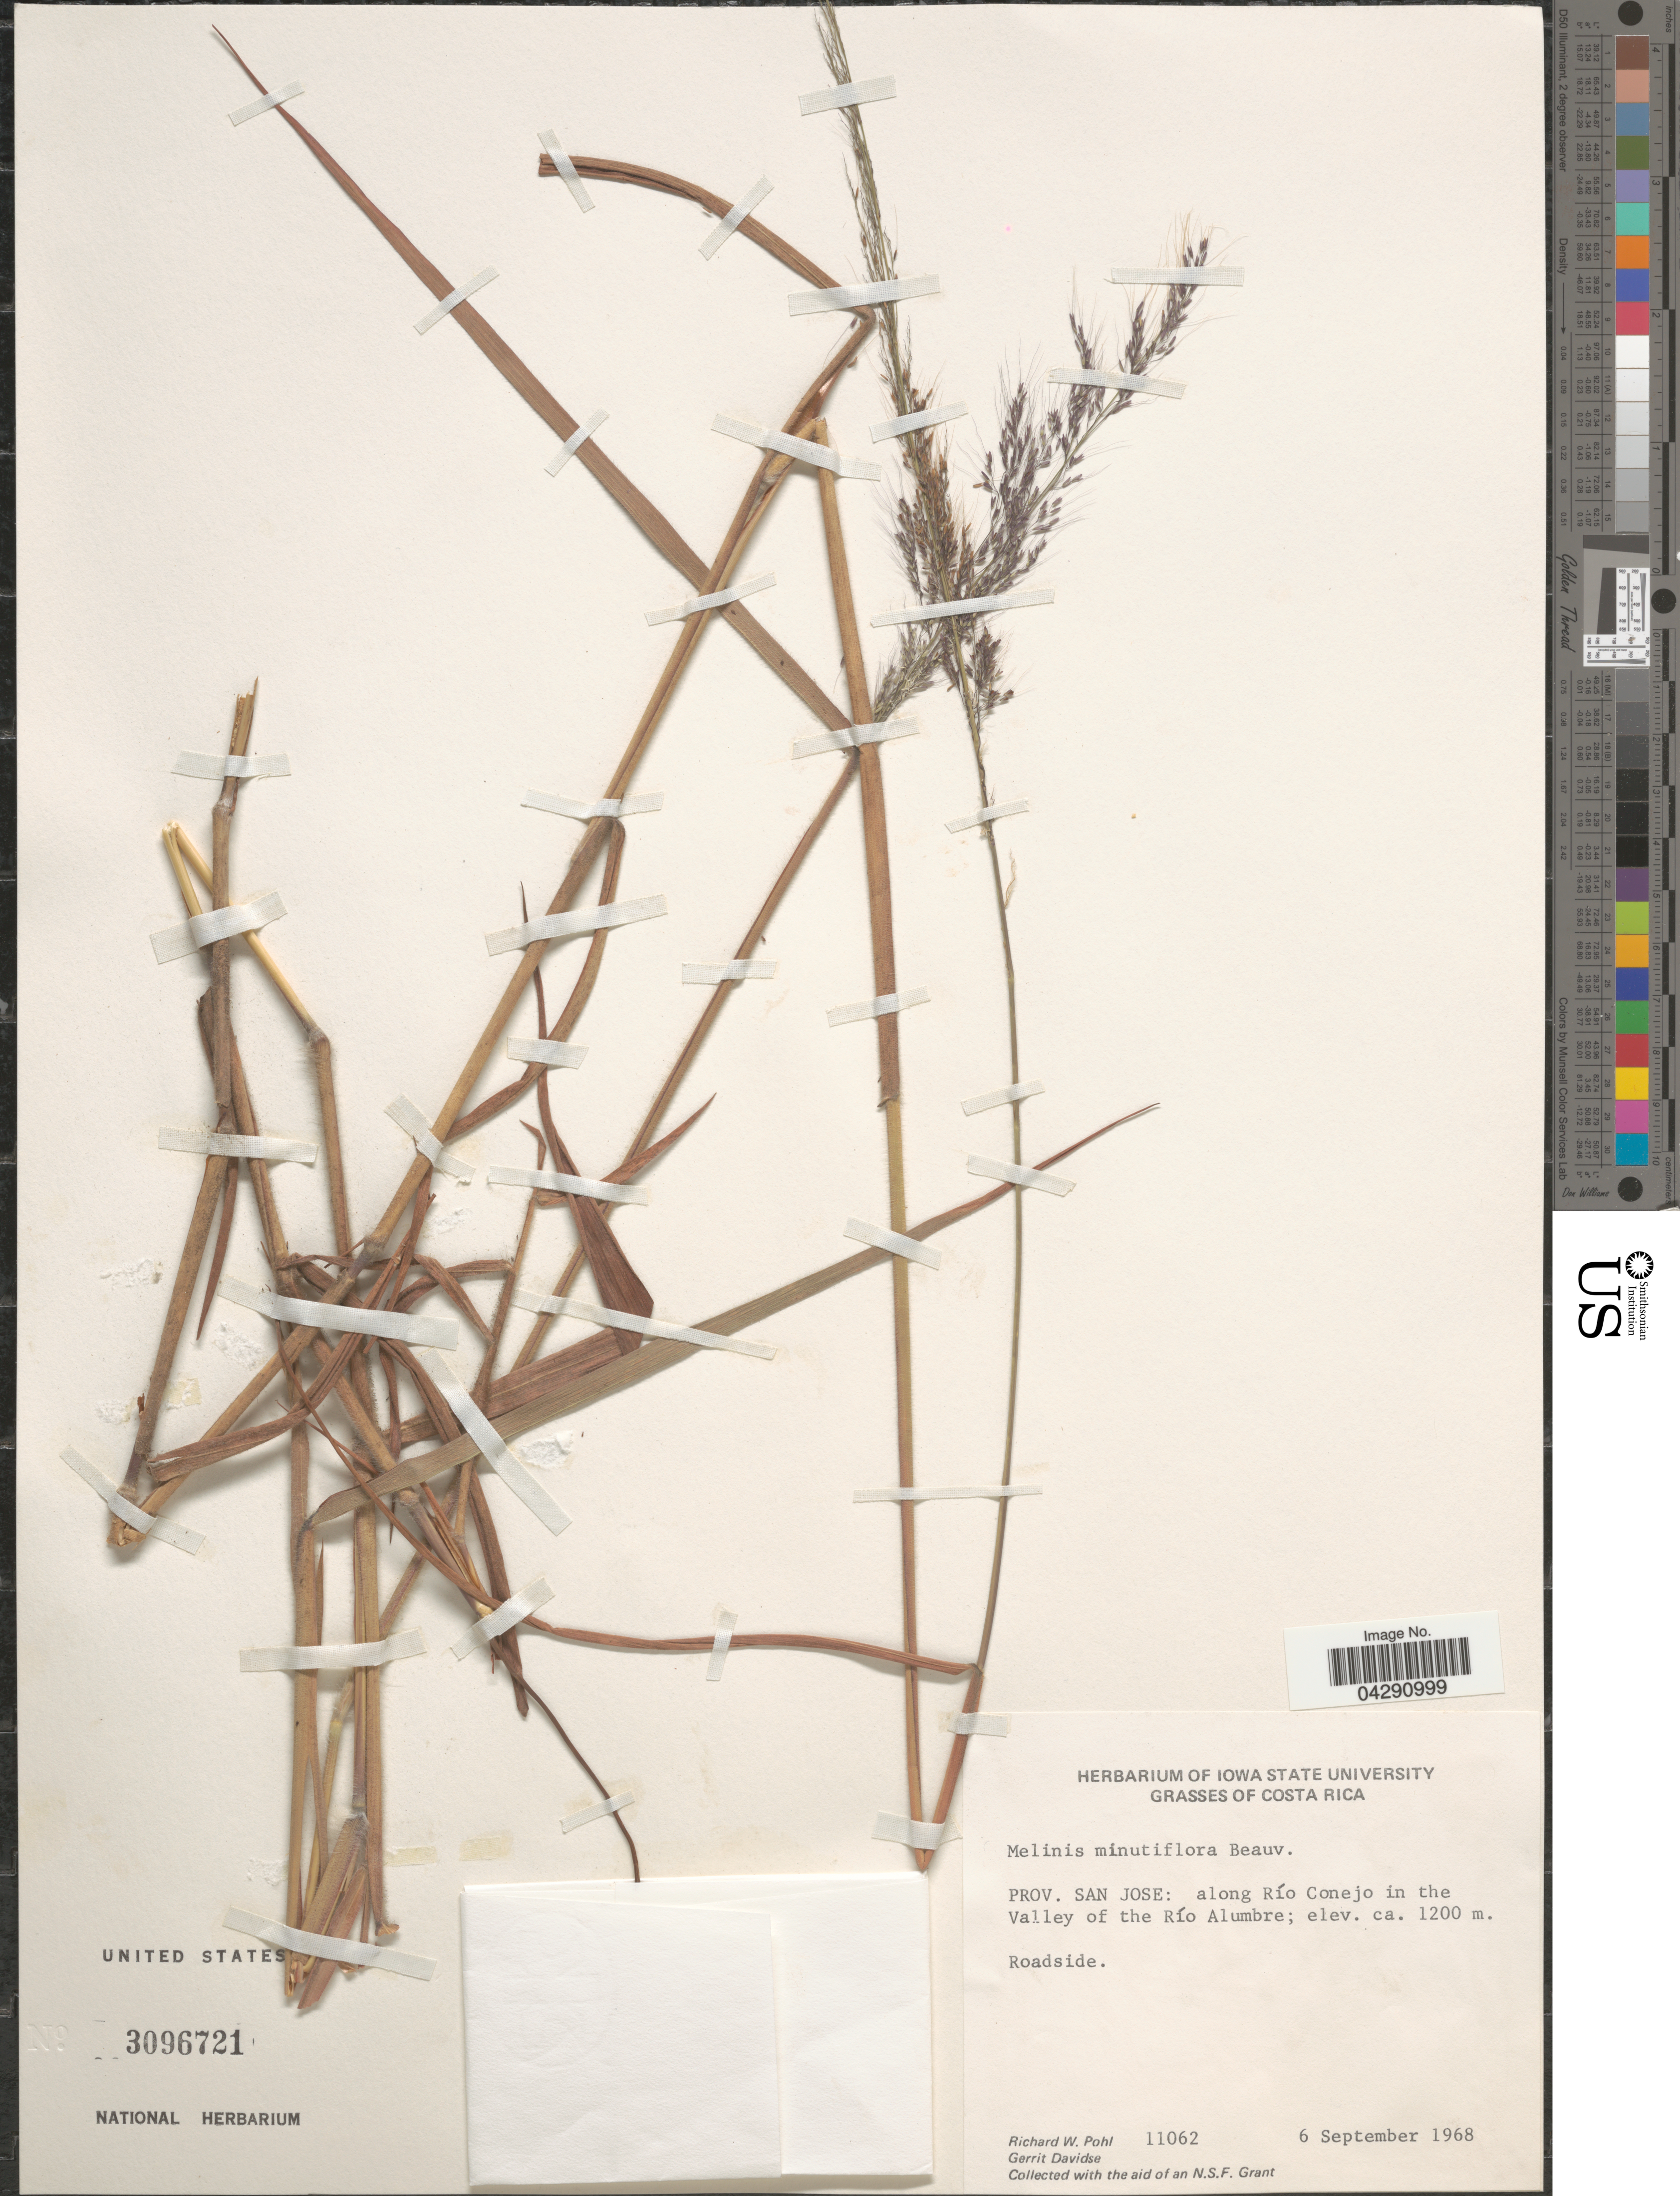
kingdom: Plantae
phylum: Tracheophyta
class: Liliopsida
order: Poales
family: Poaceae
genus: Melinis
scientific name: Melinis minutiflora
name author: P. Beauv.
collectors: R. W. Pohl & G. Davidse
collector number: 11062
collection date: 1968-09-06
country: Costa Rica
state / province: San José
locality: Along Río Conejo in the Valley of the Río Alumbre.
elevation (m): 1200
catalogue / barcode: US 3096721